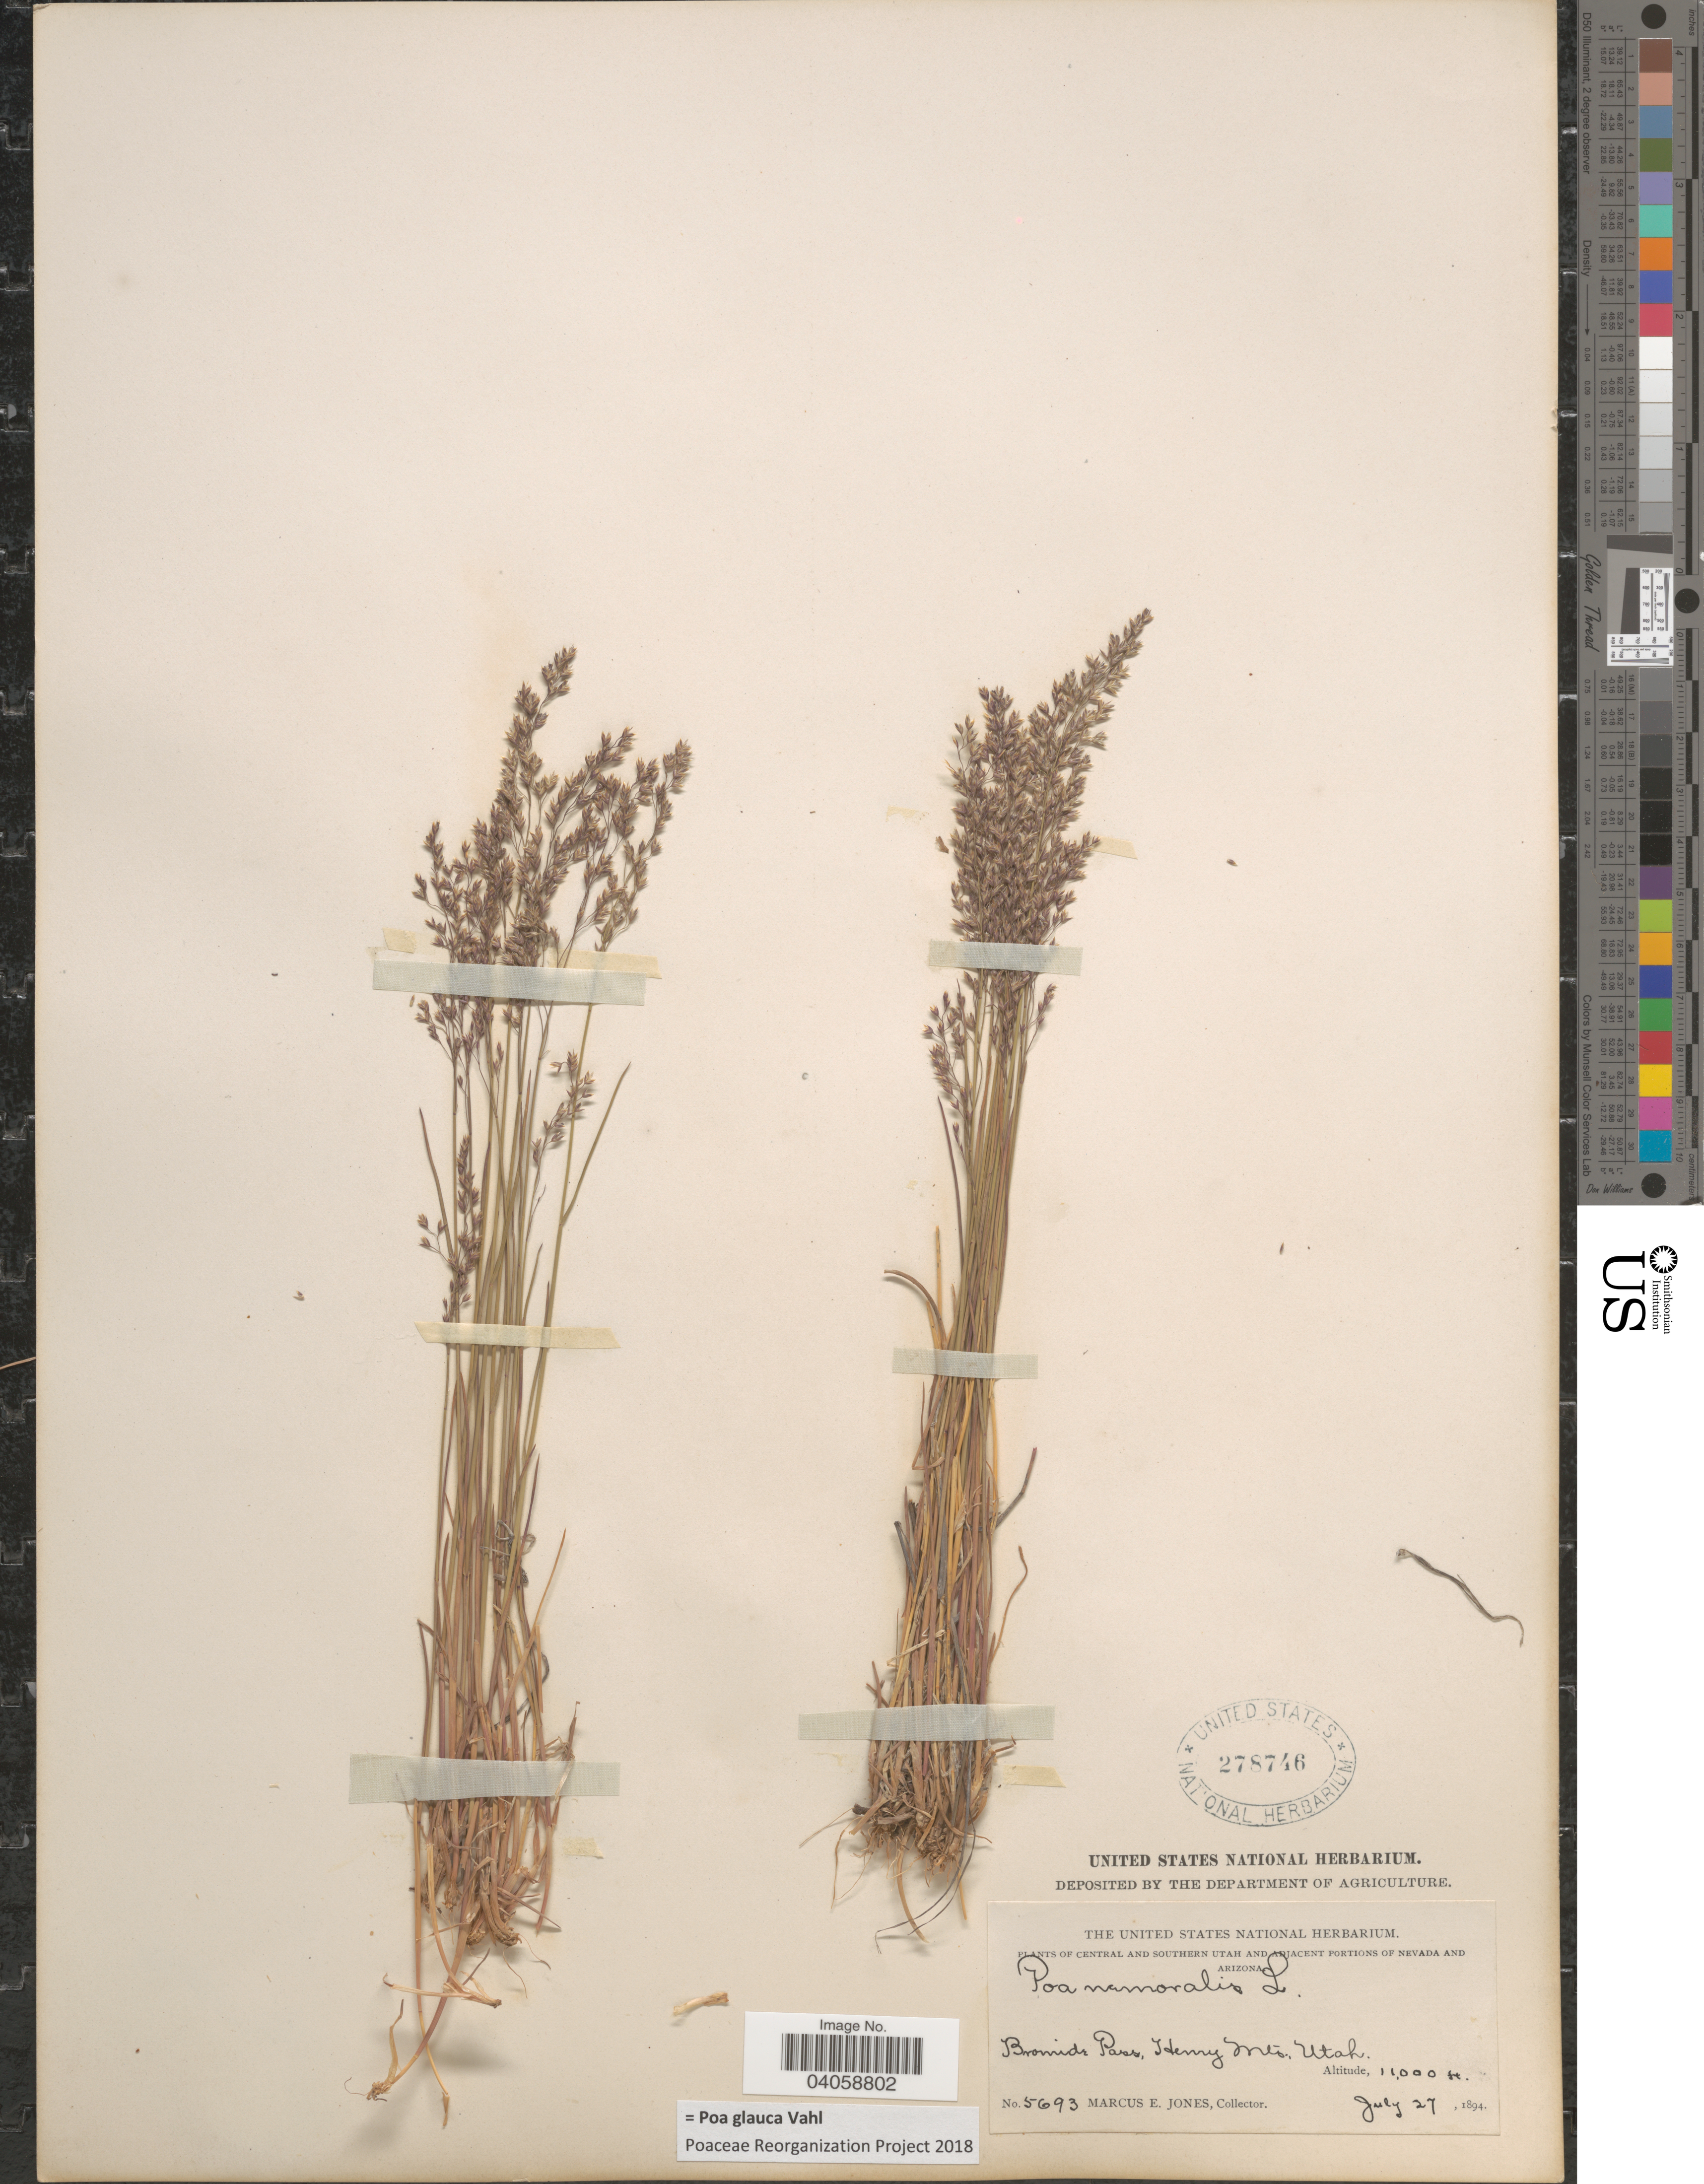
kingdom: Plantae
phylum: Tracheophyta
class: Liliopsida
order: Poales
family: Poaceae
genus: Poa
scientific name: Poa glauca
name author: Vahl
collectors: M. E. Jones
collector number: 5693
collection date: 1894-07-27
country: United States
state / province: Utah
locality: Central and Southern Utah. Bromide Pass, Henry Mts.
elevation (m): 3353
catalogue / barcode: US 278746